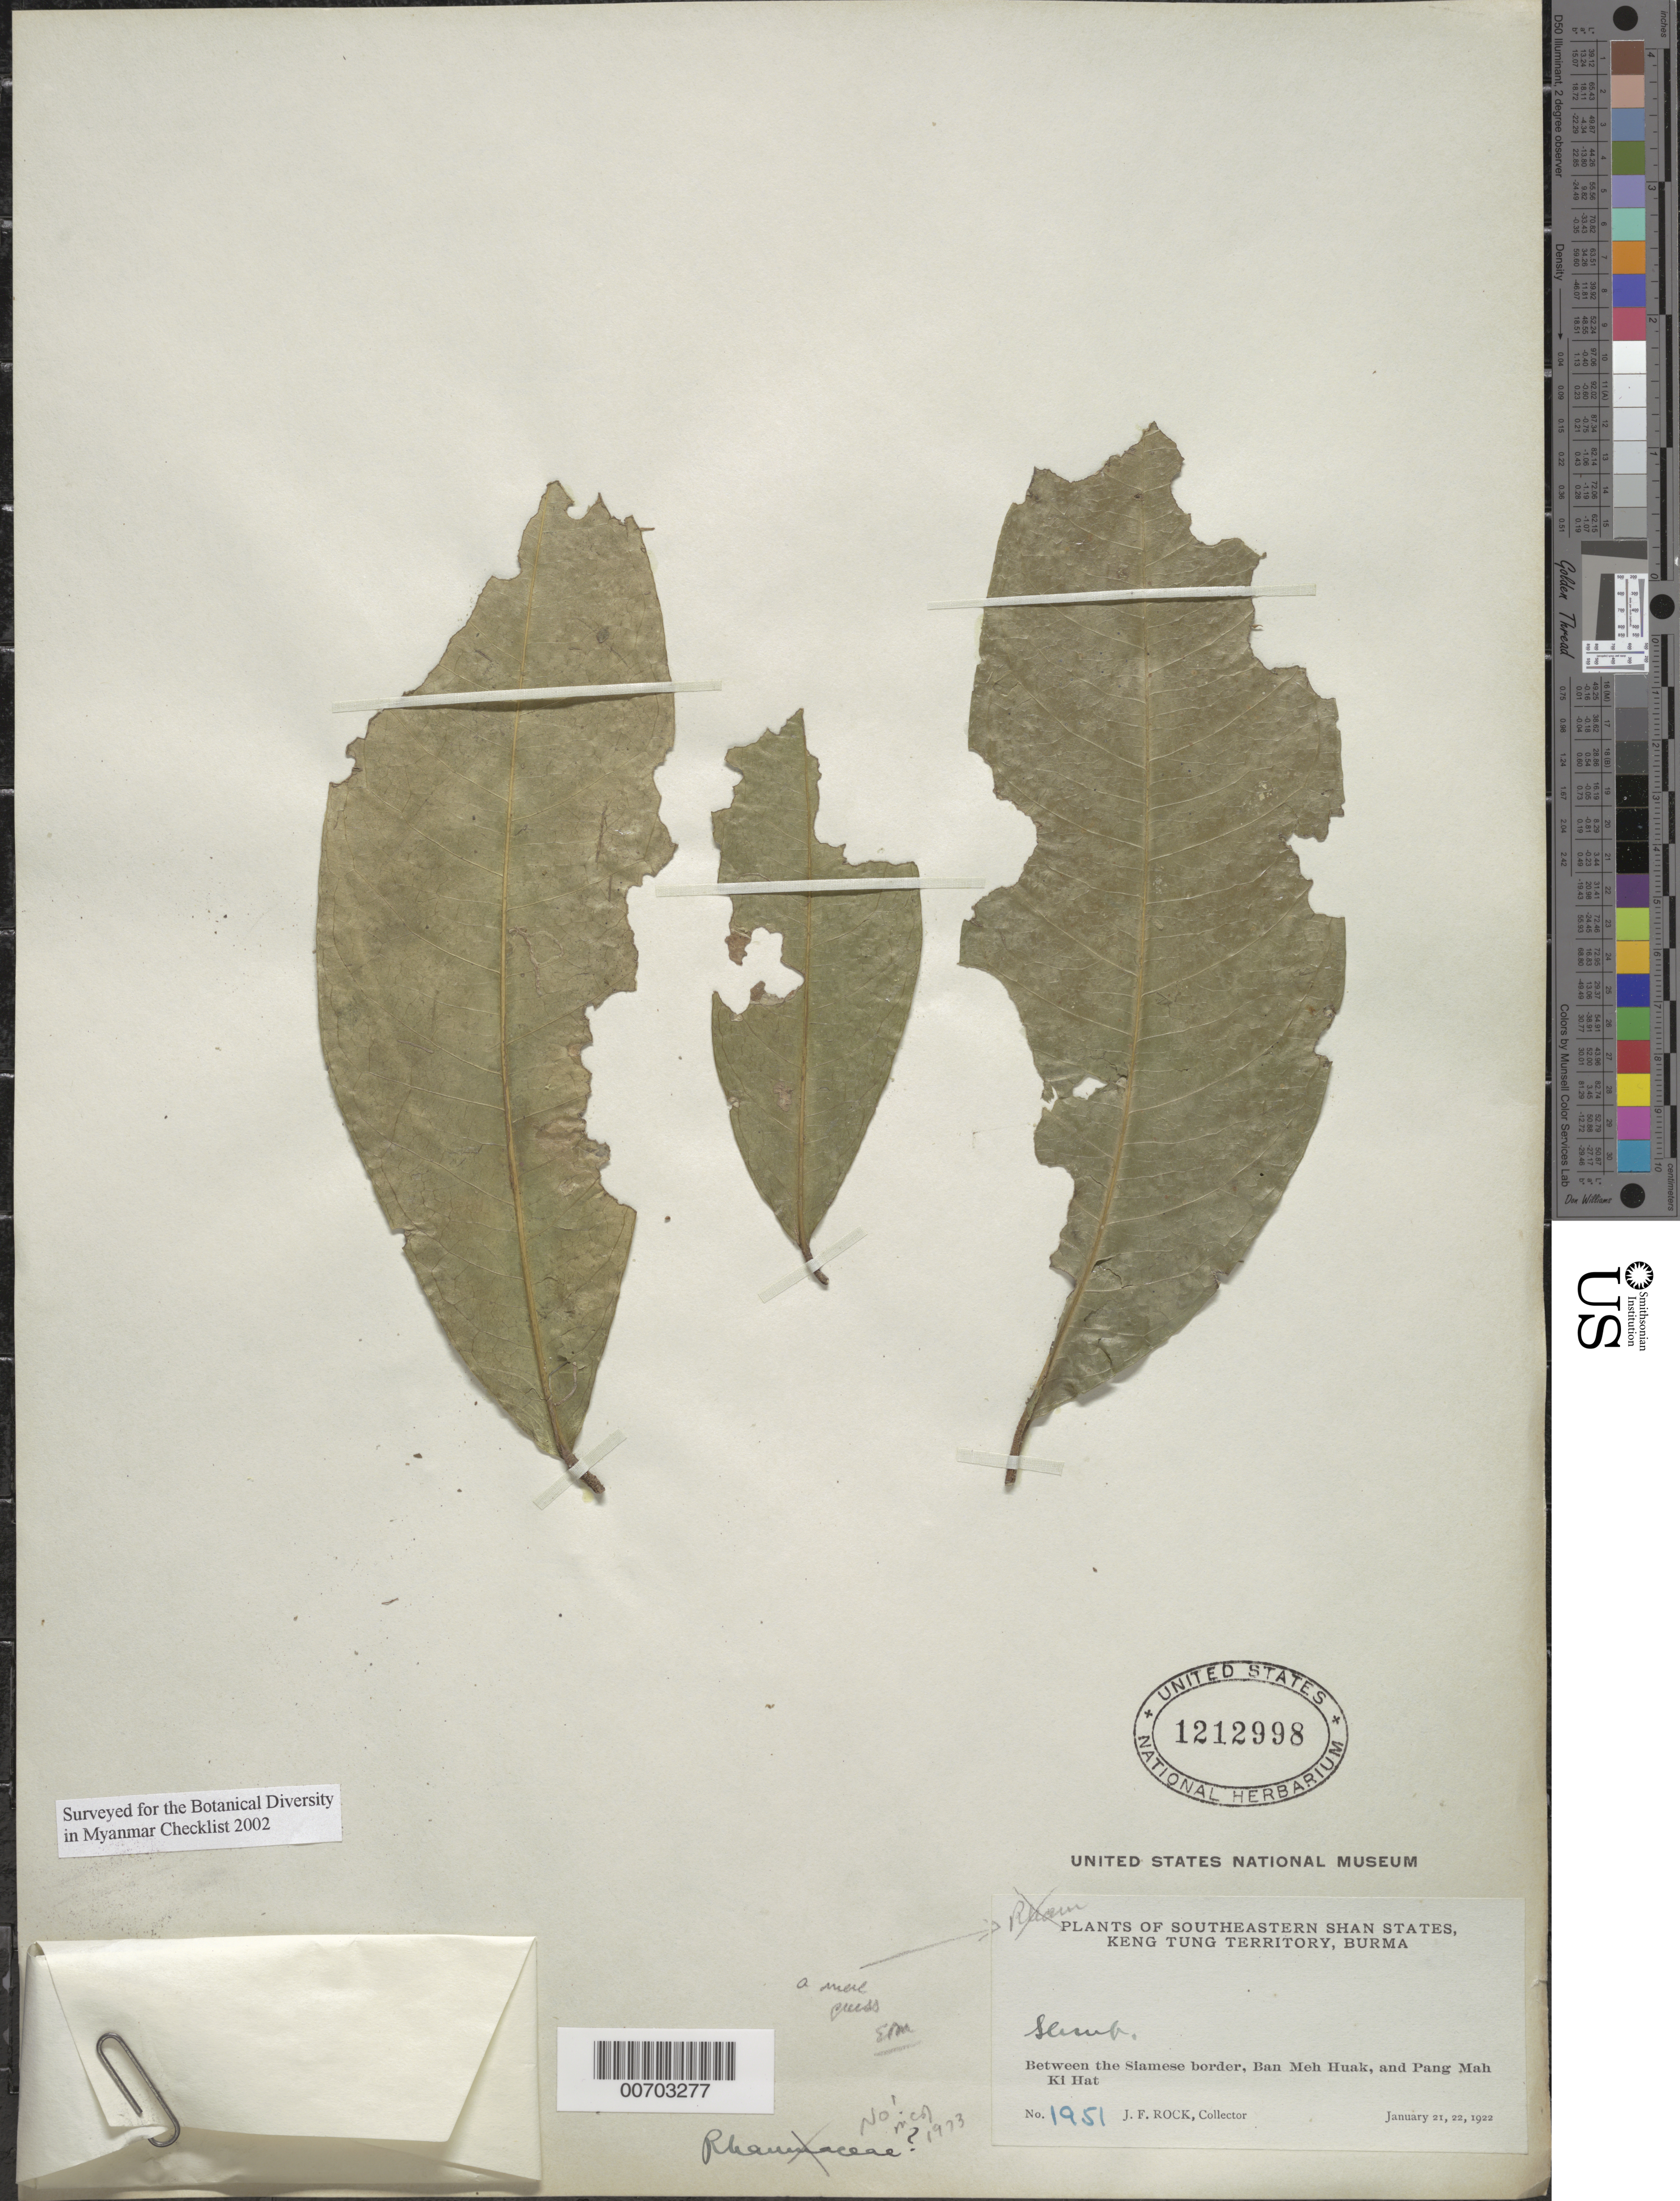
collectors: J. F. Rock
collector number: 1951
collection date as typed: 21 Jan 1922 to 22 Jan 1922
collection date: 1922-01-21/1922-01-22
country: Myanmar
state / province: Shan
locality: Southeastern Shan States, Keng Tung Terr., betw. Siamese border, Ban Meh Huak and Pang Mah Ki Hat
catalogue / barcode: US 1212998